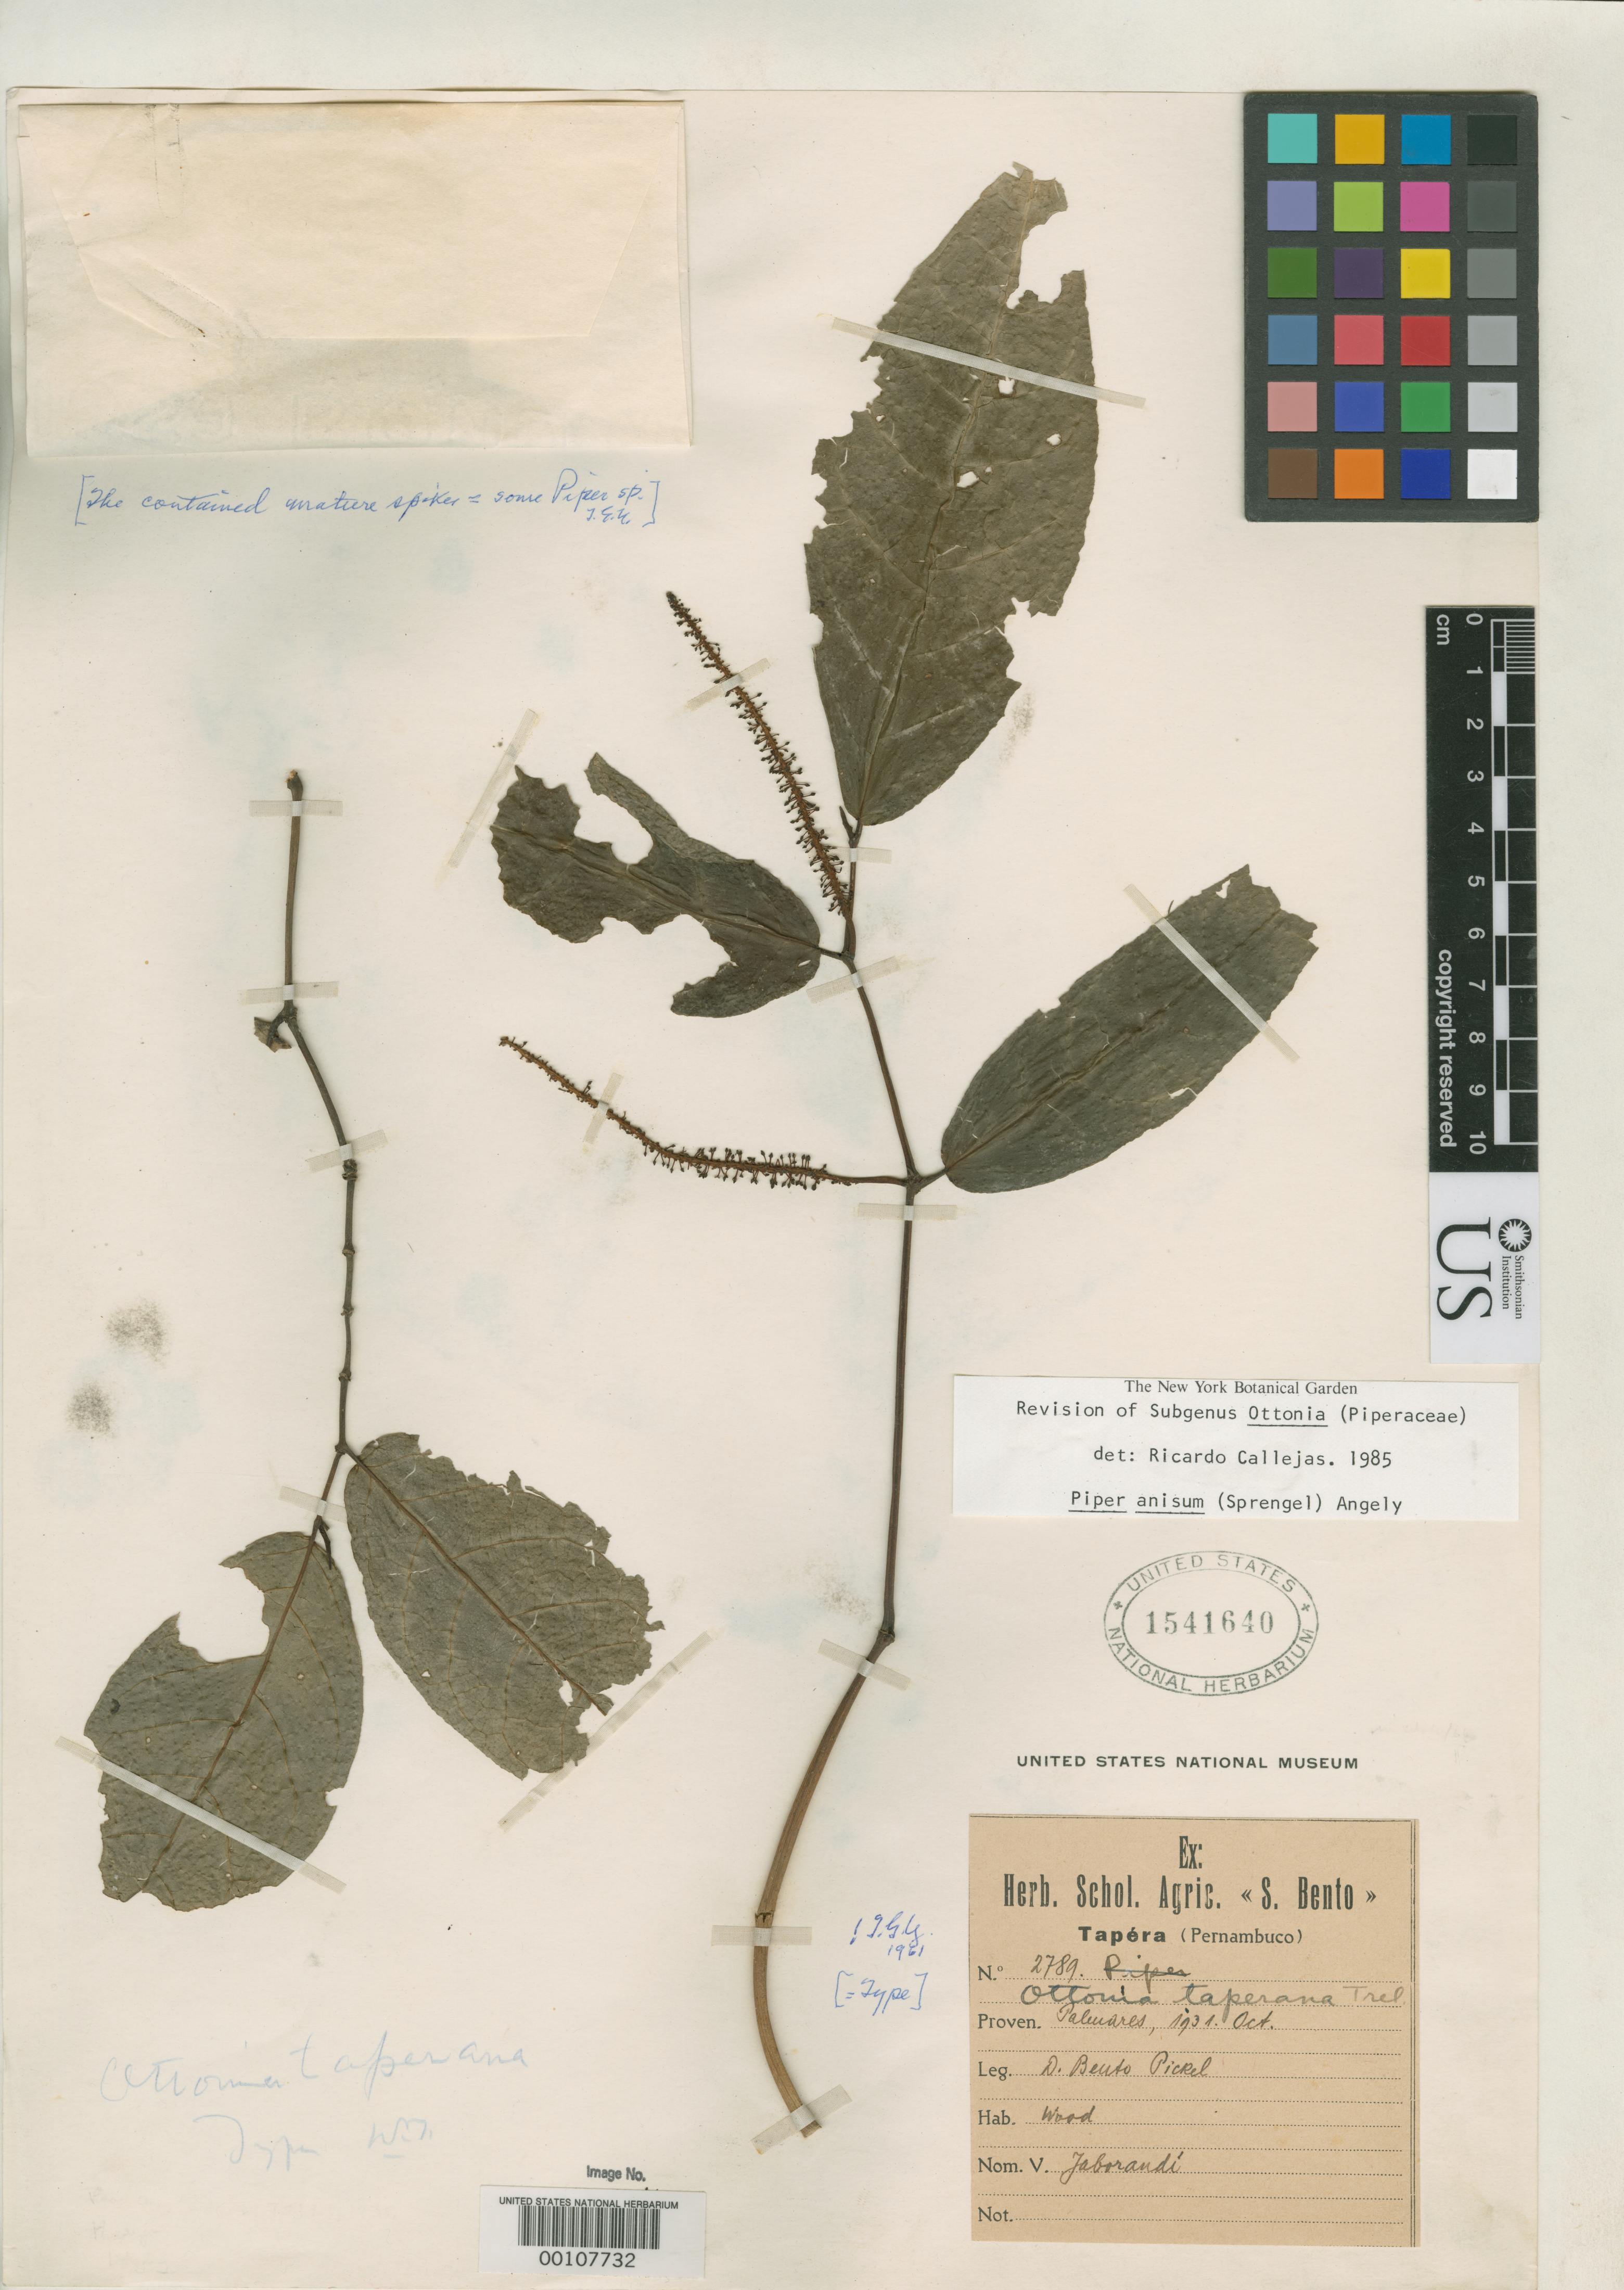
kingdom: Plantae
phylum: Tracheophyta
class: Magnoliopsida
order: Piperales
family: Piperaceae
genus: Ottonia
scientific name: Ottonia taperana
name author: Trel.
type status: Holotype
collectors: B. J. Pickel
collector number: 2789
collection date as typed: Oct 1931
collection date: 1931-10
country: Brazil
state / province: Pernambuco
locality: Tapera.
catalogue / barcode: US 1541640